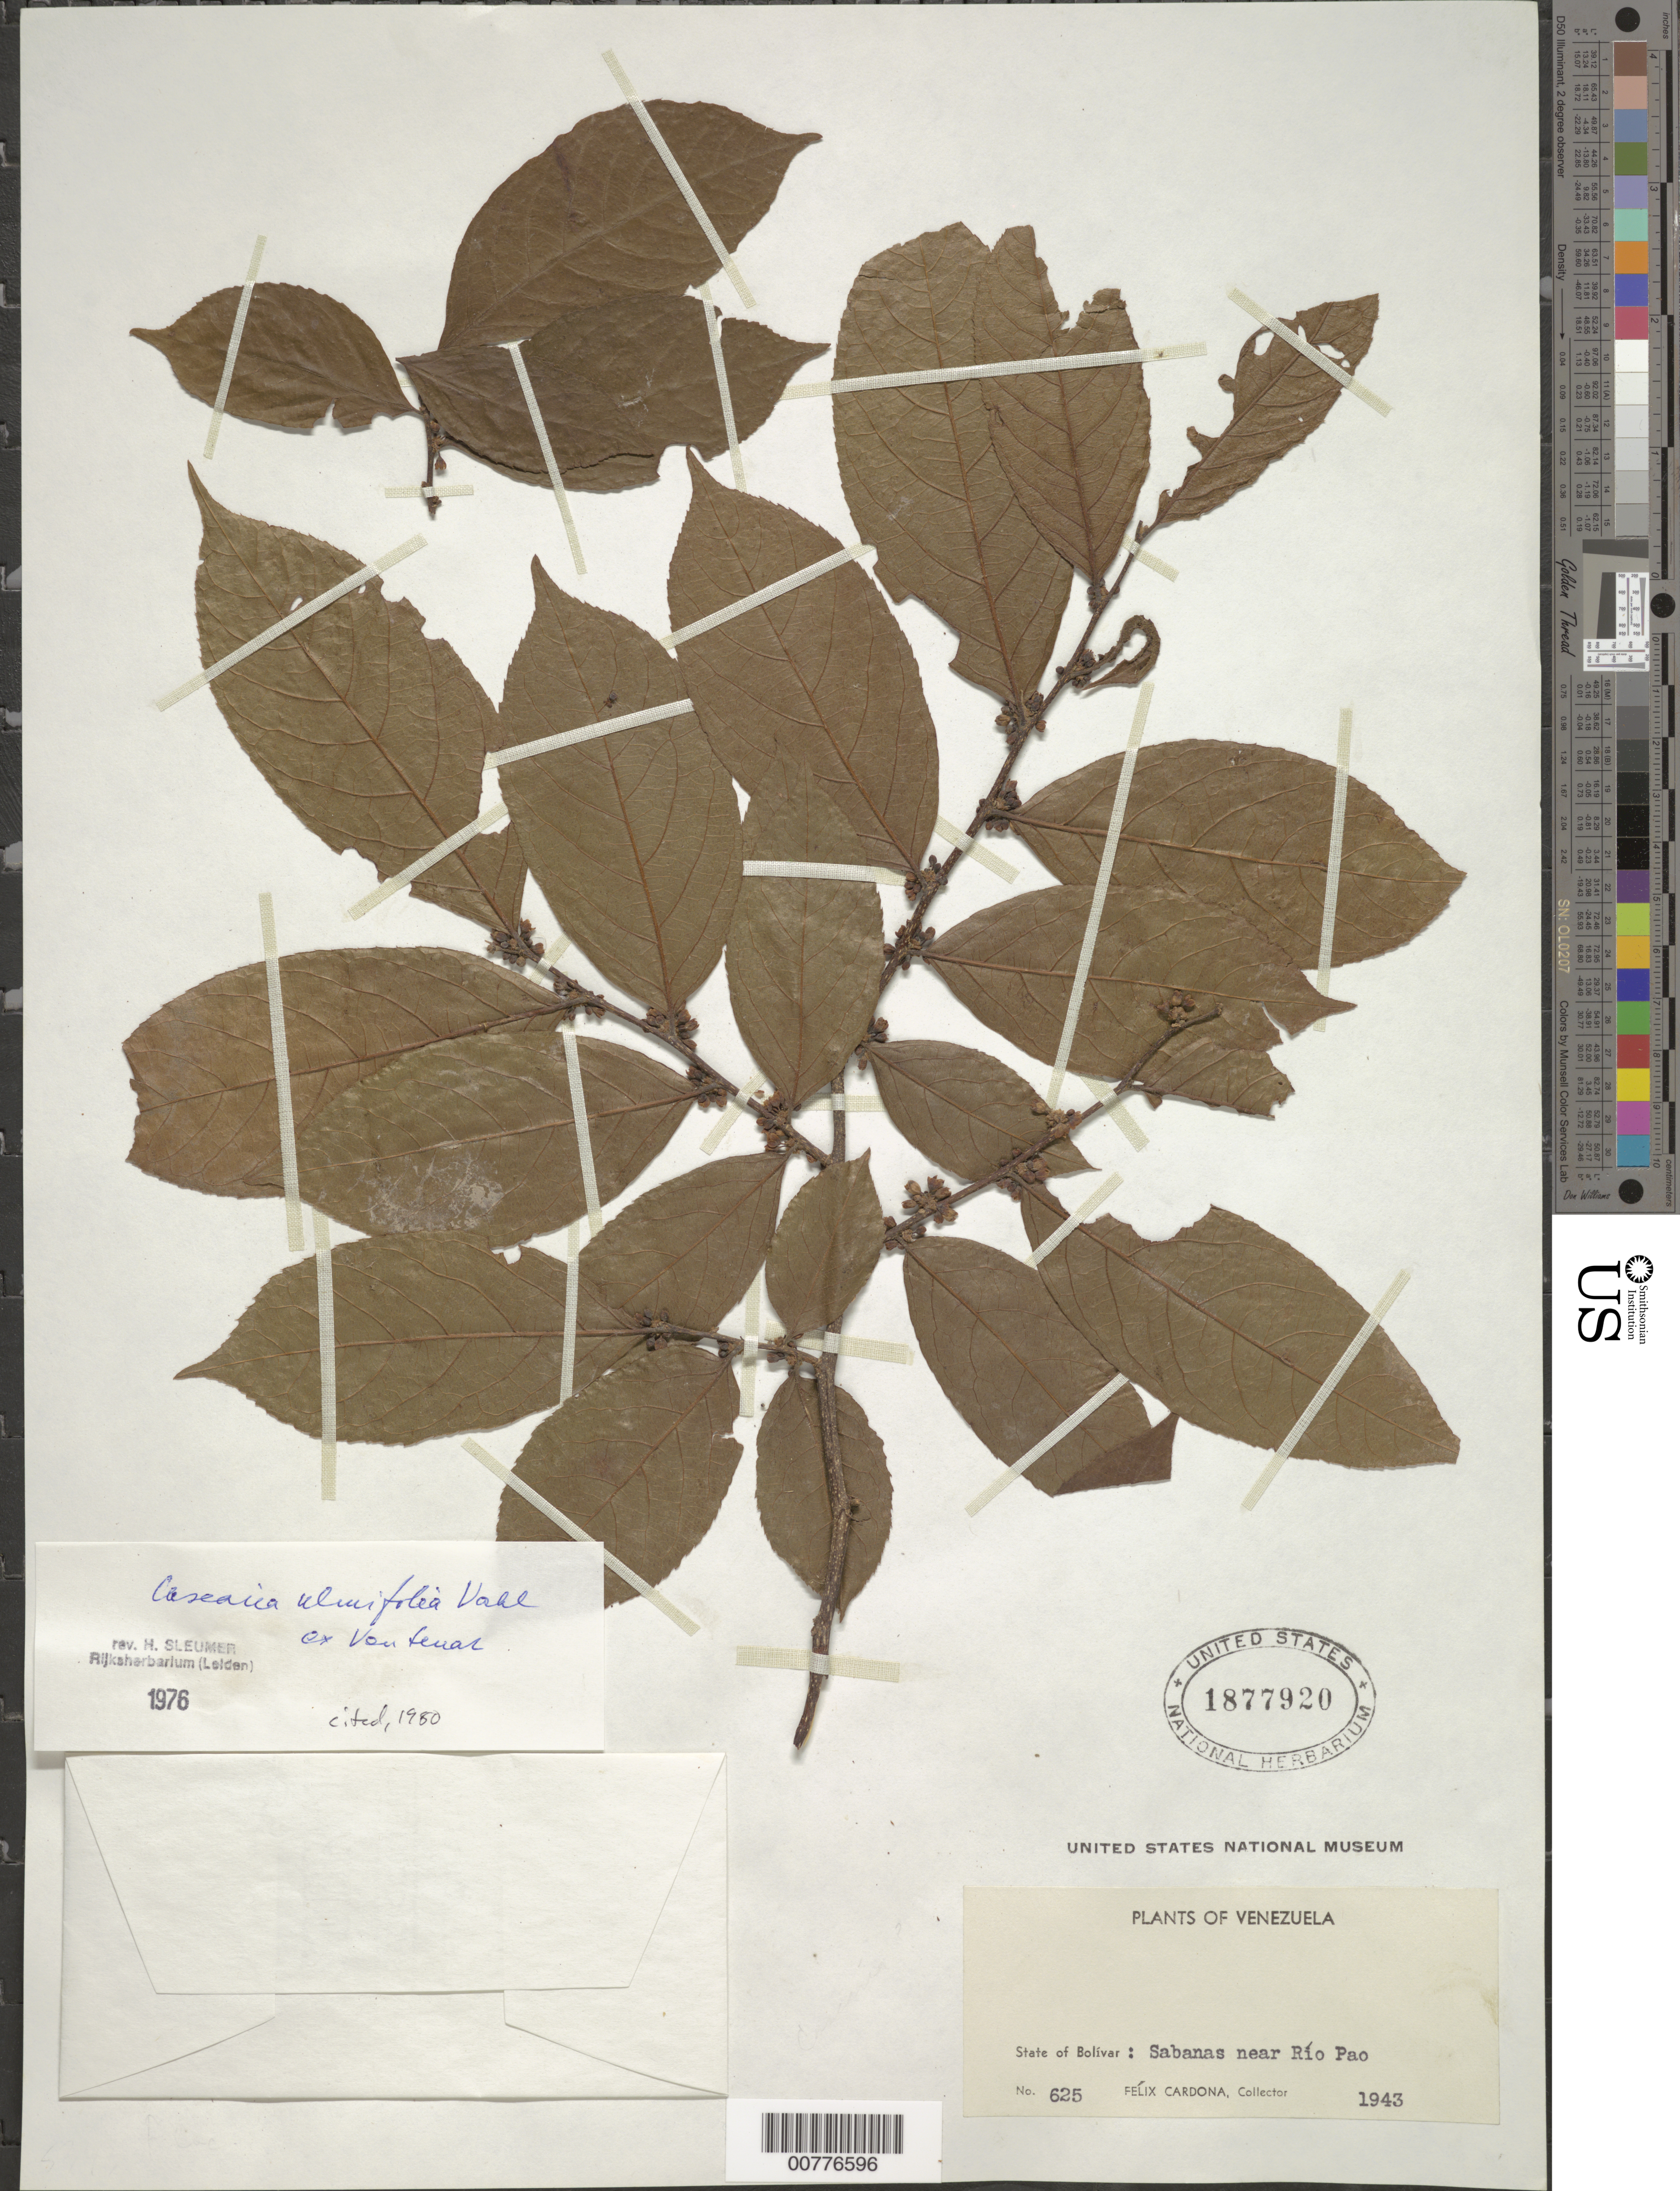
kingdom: Plantae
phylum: Tracheophyta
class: Magnoliopsida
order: Malpighiales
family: Salicaceae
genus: Casearia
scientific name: Casearia ulmifolia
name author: Vahl ex Vent.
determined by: Sleumer, H. O.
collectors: F. Cardona Puig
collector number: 625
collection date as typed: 1943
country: Venezuela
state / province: Bolívar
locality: Río Pao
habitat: Savanna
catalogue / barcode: US 1877920